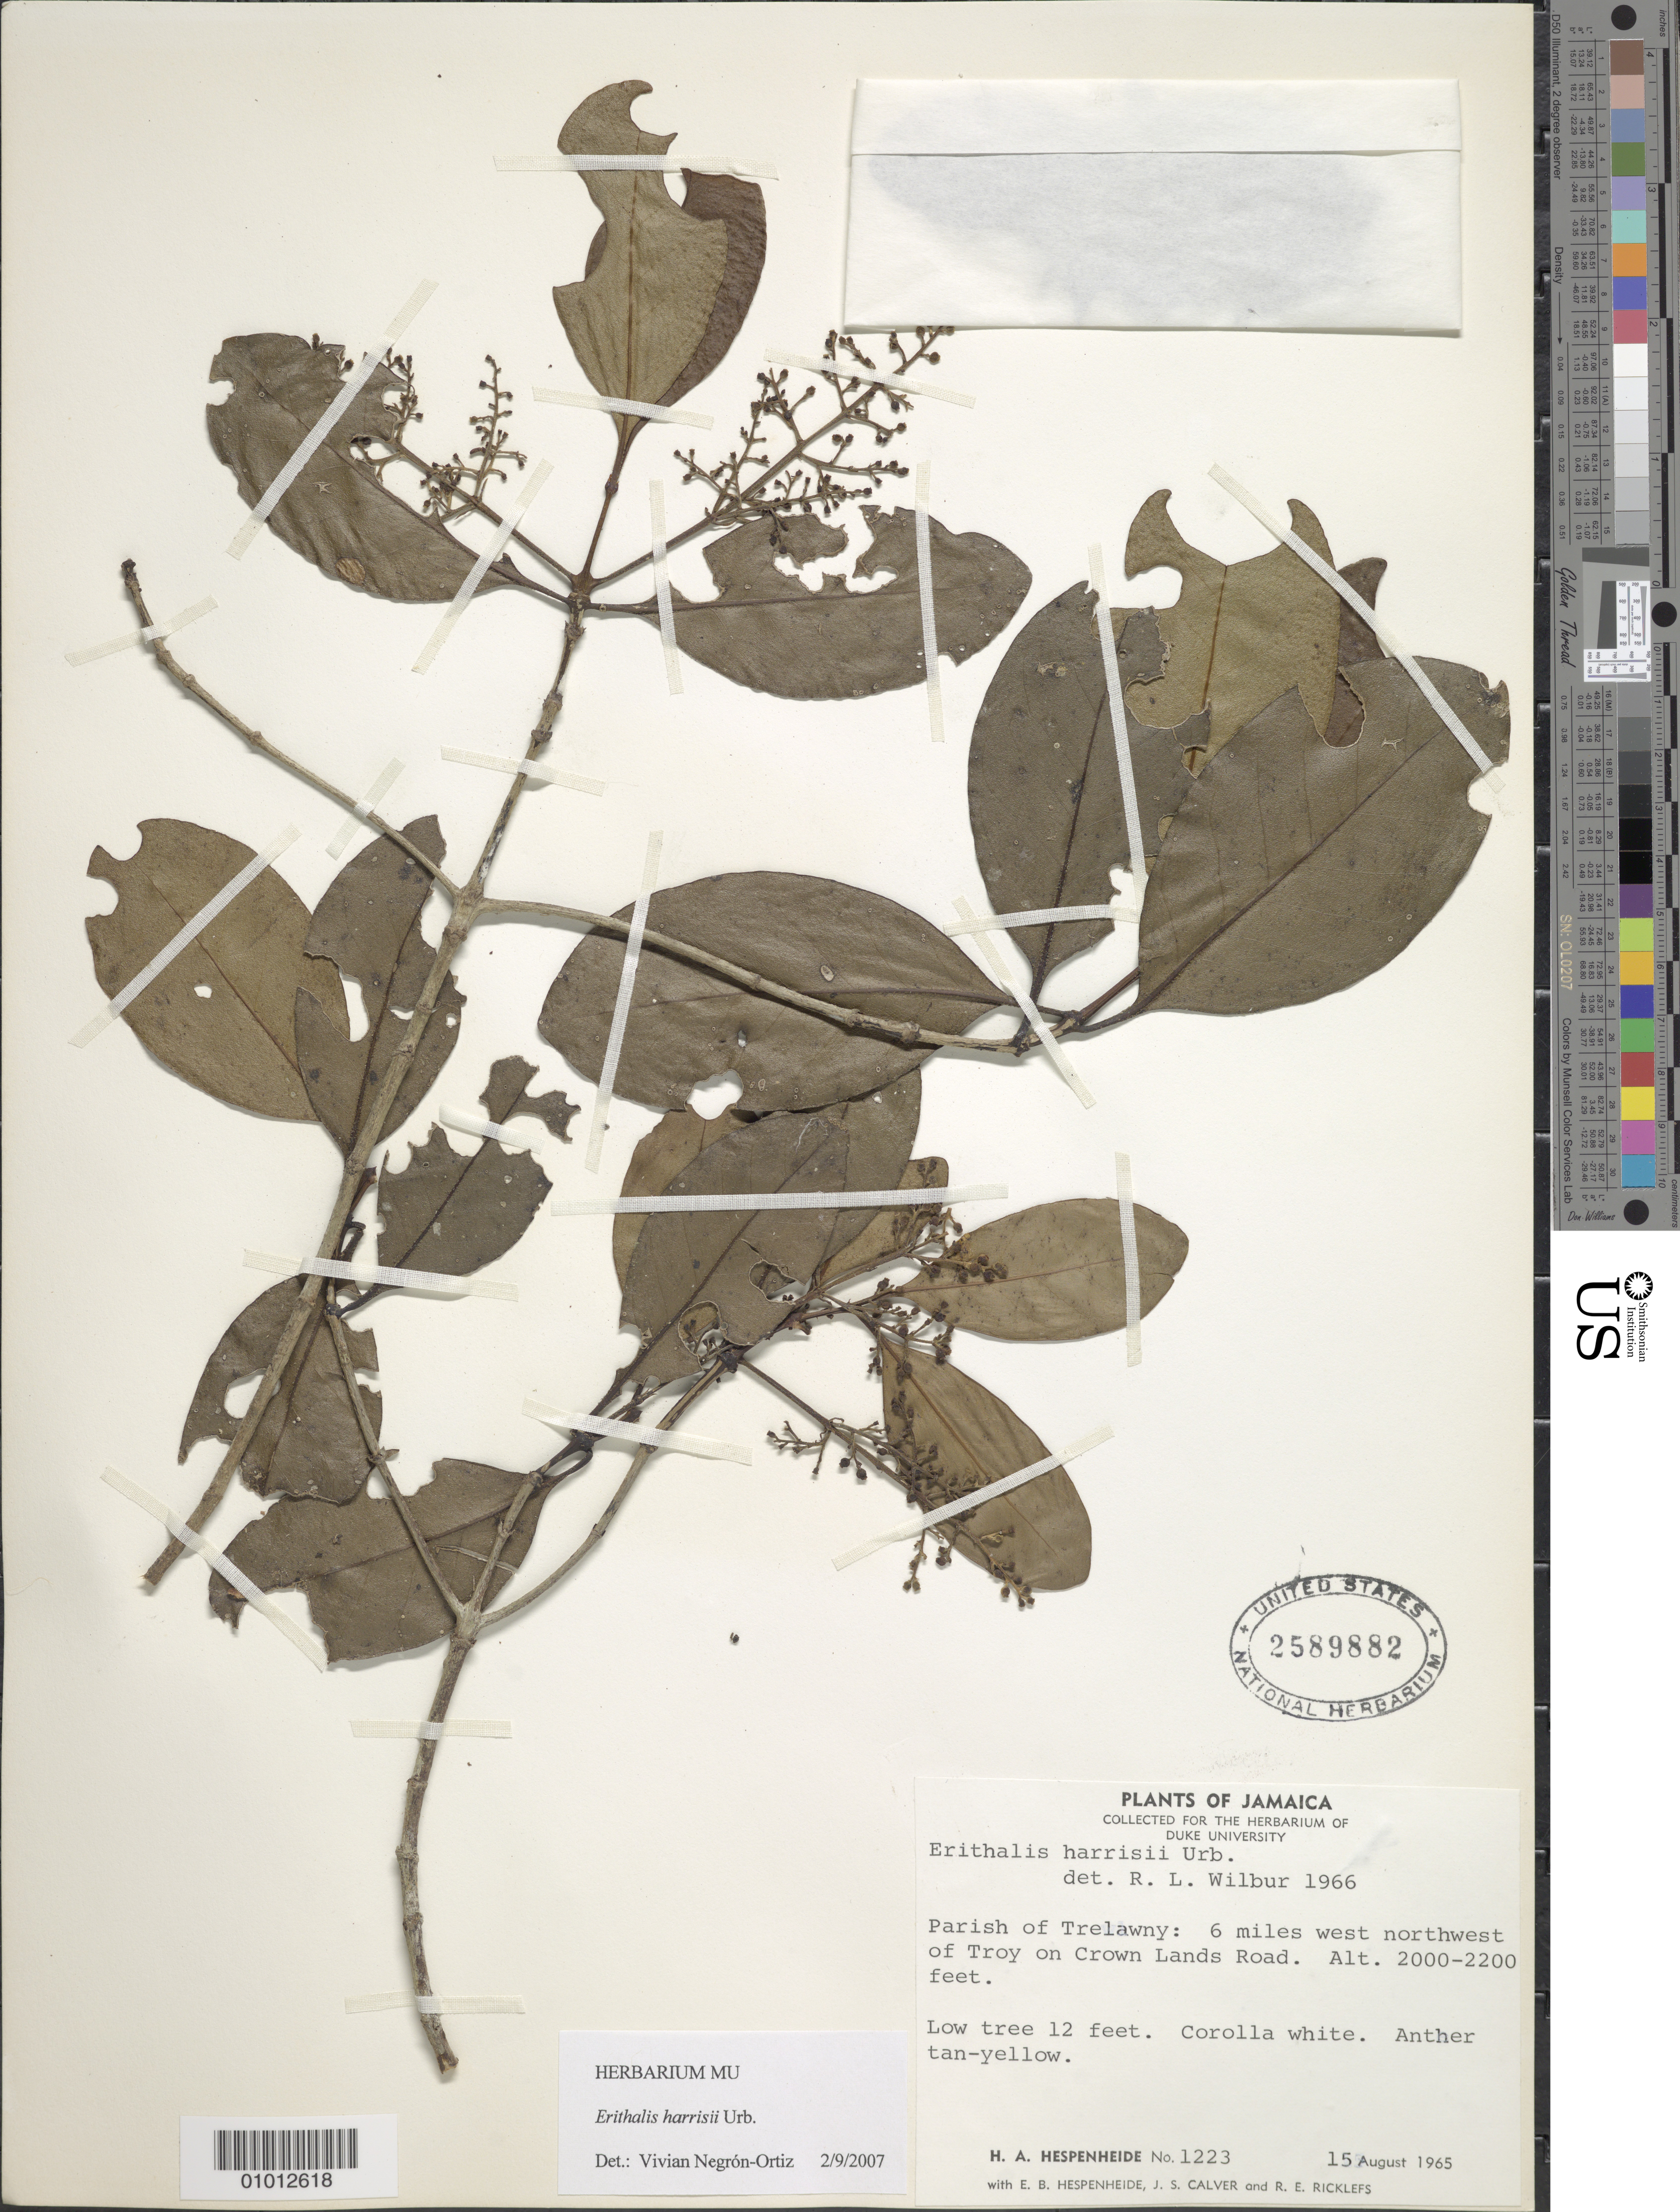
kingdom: Plantae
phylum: Tracheophyta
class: Magnoliopsida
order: Gentianales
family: Rubiaceae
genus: Erithalis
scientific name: Erithalis harrisii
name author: Urb.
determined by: Negrón-Ortiz, V.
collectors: H. A. Hespenheide, E. Hespenheide, J. Calver & R. Ricklefs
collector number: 1223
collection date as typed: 15 Aug 1965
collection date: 1965-08-15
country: Jamaica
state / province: Trelawny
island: Jamaica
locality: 6 miles northwest of Troy on Crown Lands Road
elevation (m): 610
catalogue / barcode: US 2589882